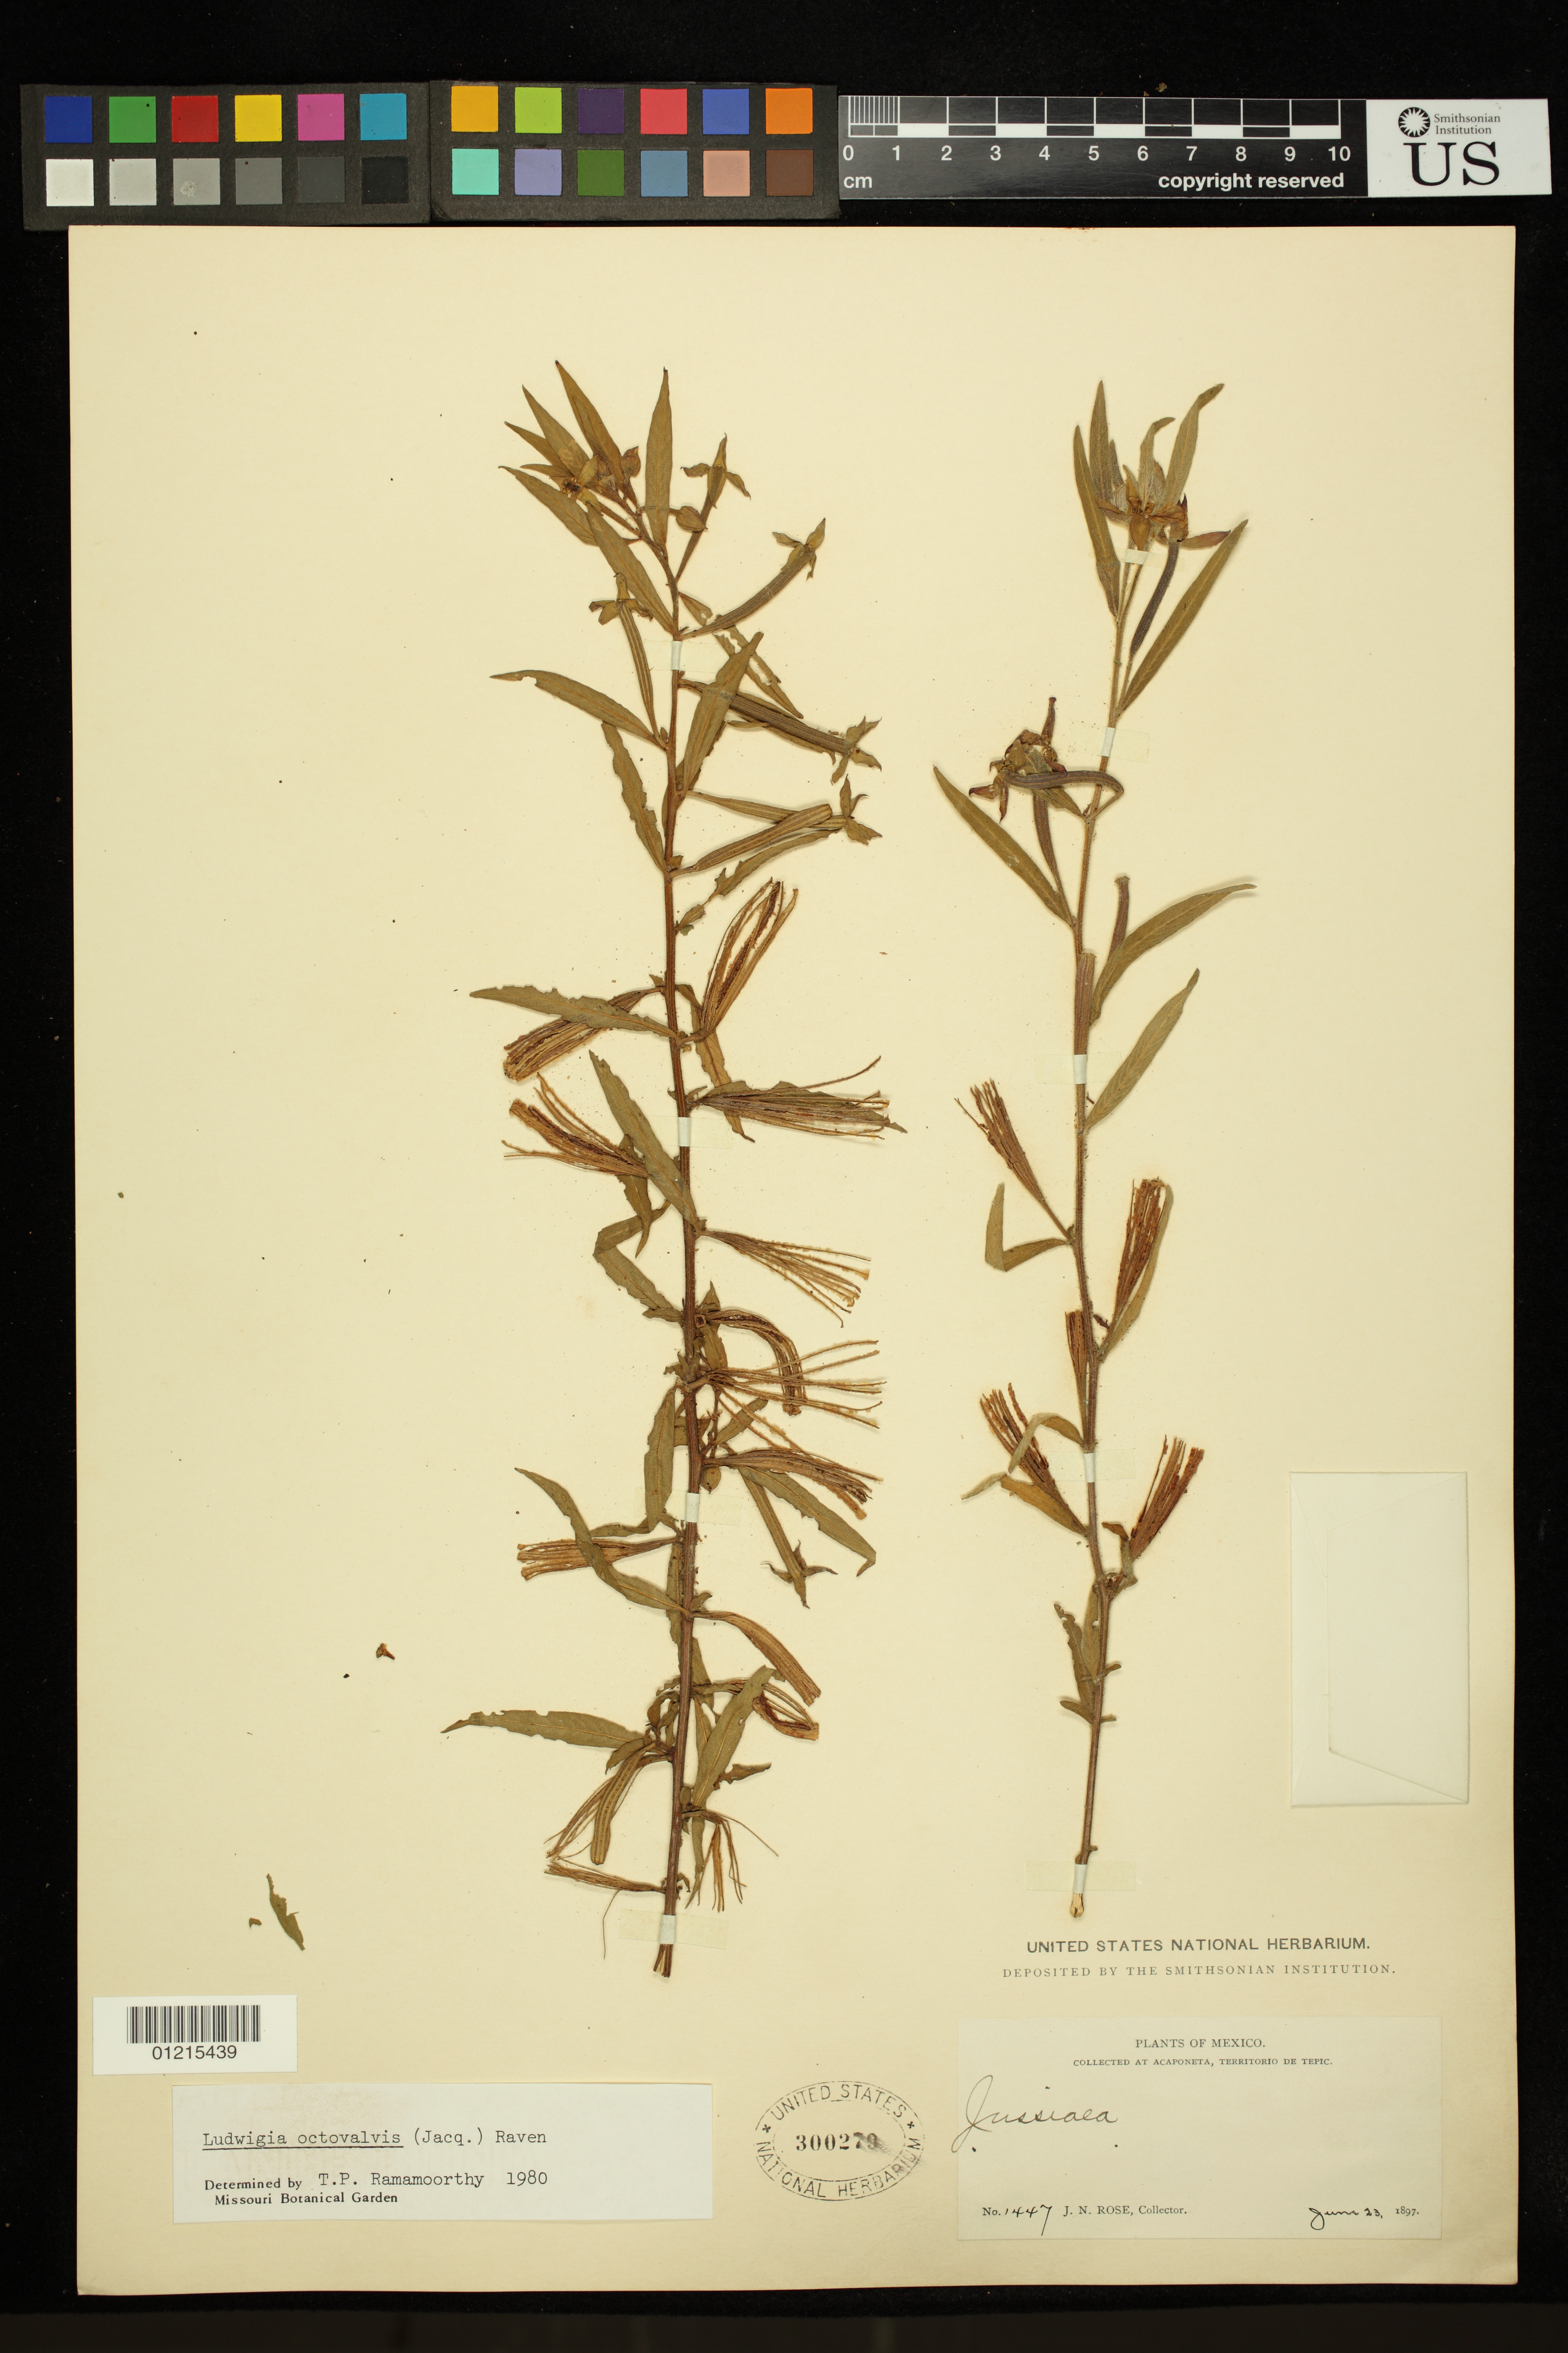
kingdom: Plantae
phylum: Tracheophyta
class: Magnoliopsida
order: Myrtales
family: Onagraceae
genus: Ludwigia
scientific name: Ludwigia octovalvis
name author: (Jacq.) P.H. Raven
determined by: Ramamoorthy, T. P.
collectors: J. N. Rose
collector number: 1447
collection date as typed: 23 Jun 1897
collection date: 1897-06-23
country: Mexico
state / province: Nayarit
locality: Territorio de Tepic, Acaponeta.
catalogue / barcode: US 300279